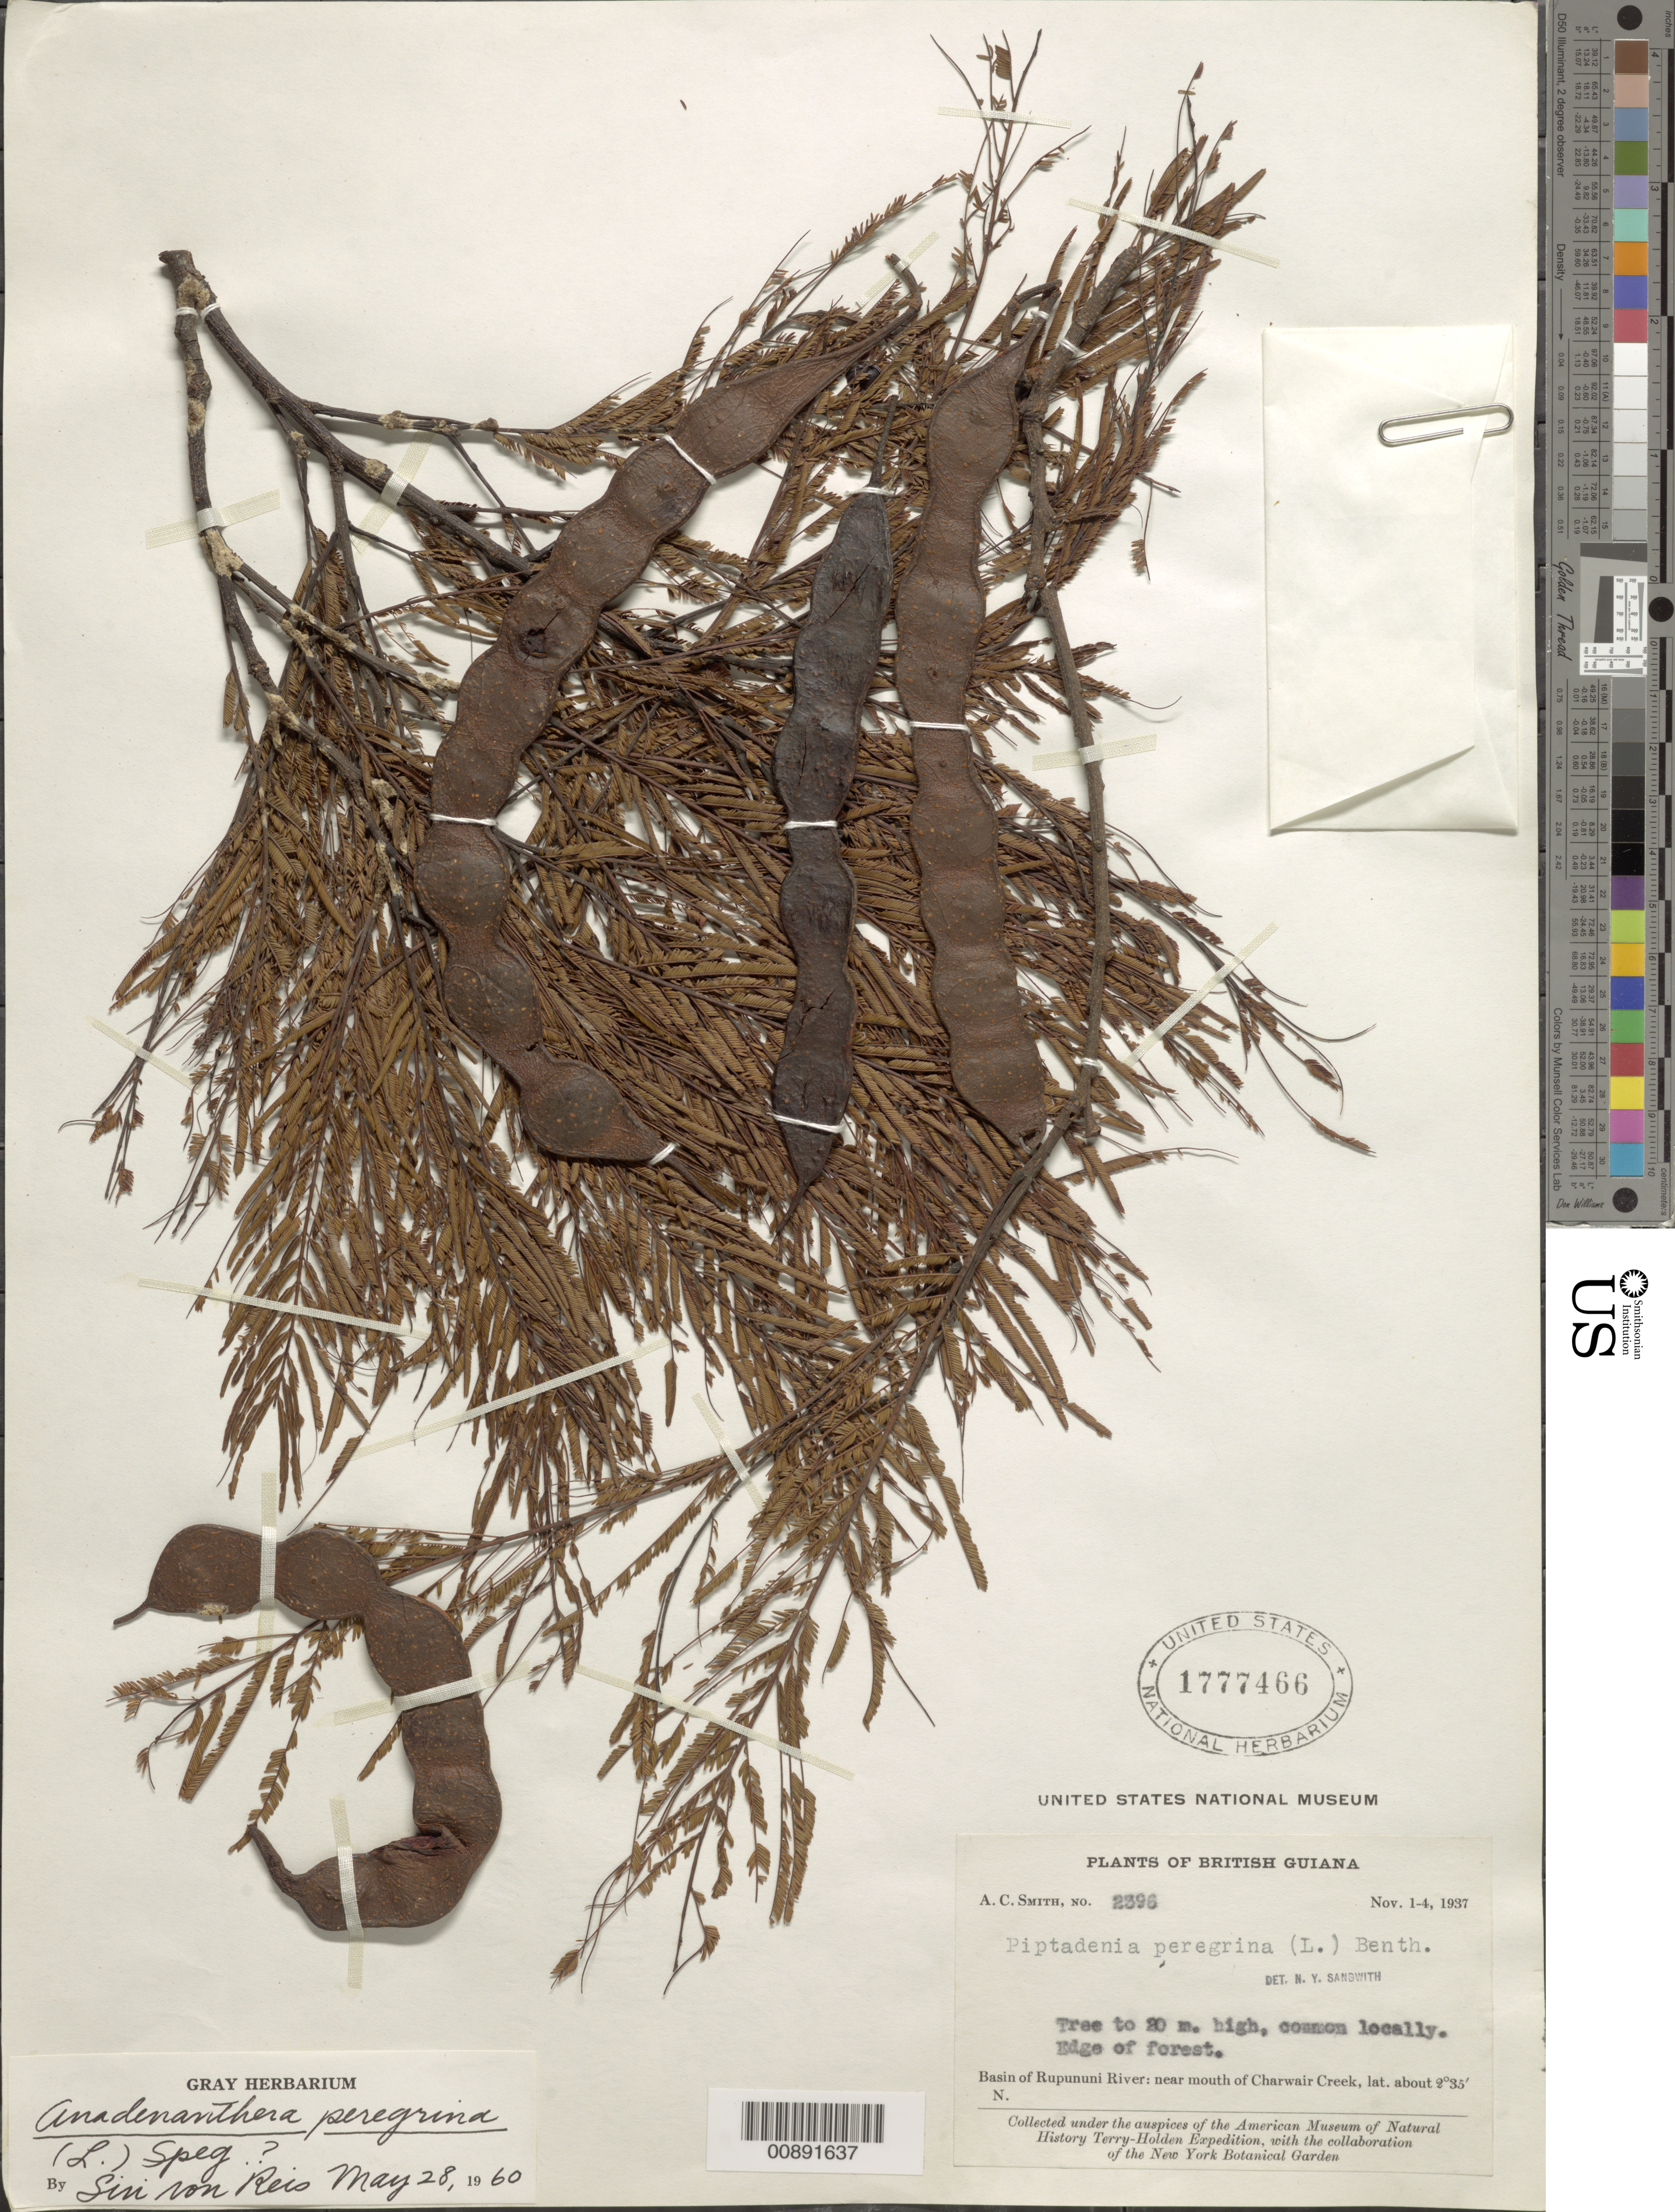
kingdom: Plantae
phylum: Tracheophyta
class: Magnoliopsida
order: Fabales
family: Fabaceae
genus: Anadenanthera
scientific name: Anadenanthera peregrina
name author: (L.) Speg.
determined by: von Reis, Siri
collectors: A. C. Smith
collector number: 2396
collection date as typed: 1-Nov-37 to 4-Nov-37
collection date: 1937-11-01/1937-11-04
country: Guyana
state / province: U. Takutu-U. Essequibo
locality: Charwair Creek, near mouth, Rupununi R. basin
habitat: Edge of forest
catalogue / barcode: US 1777466